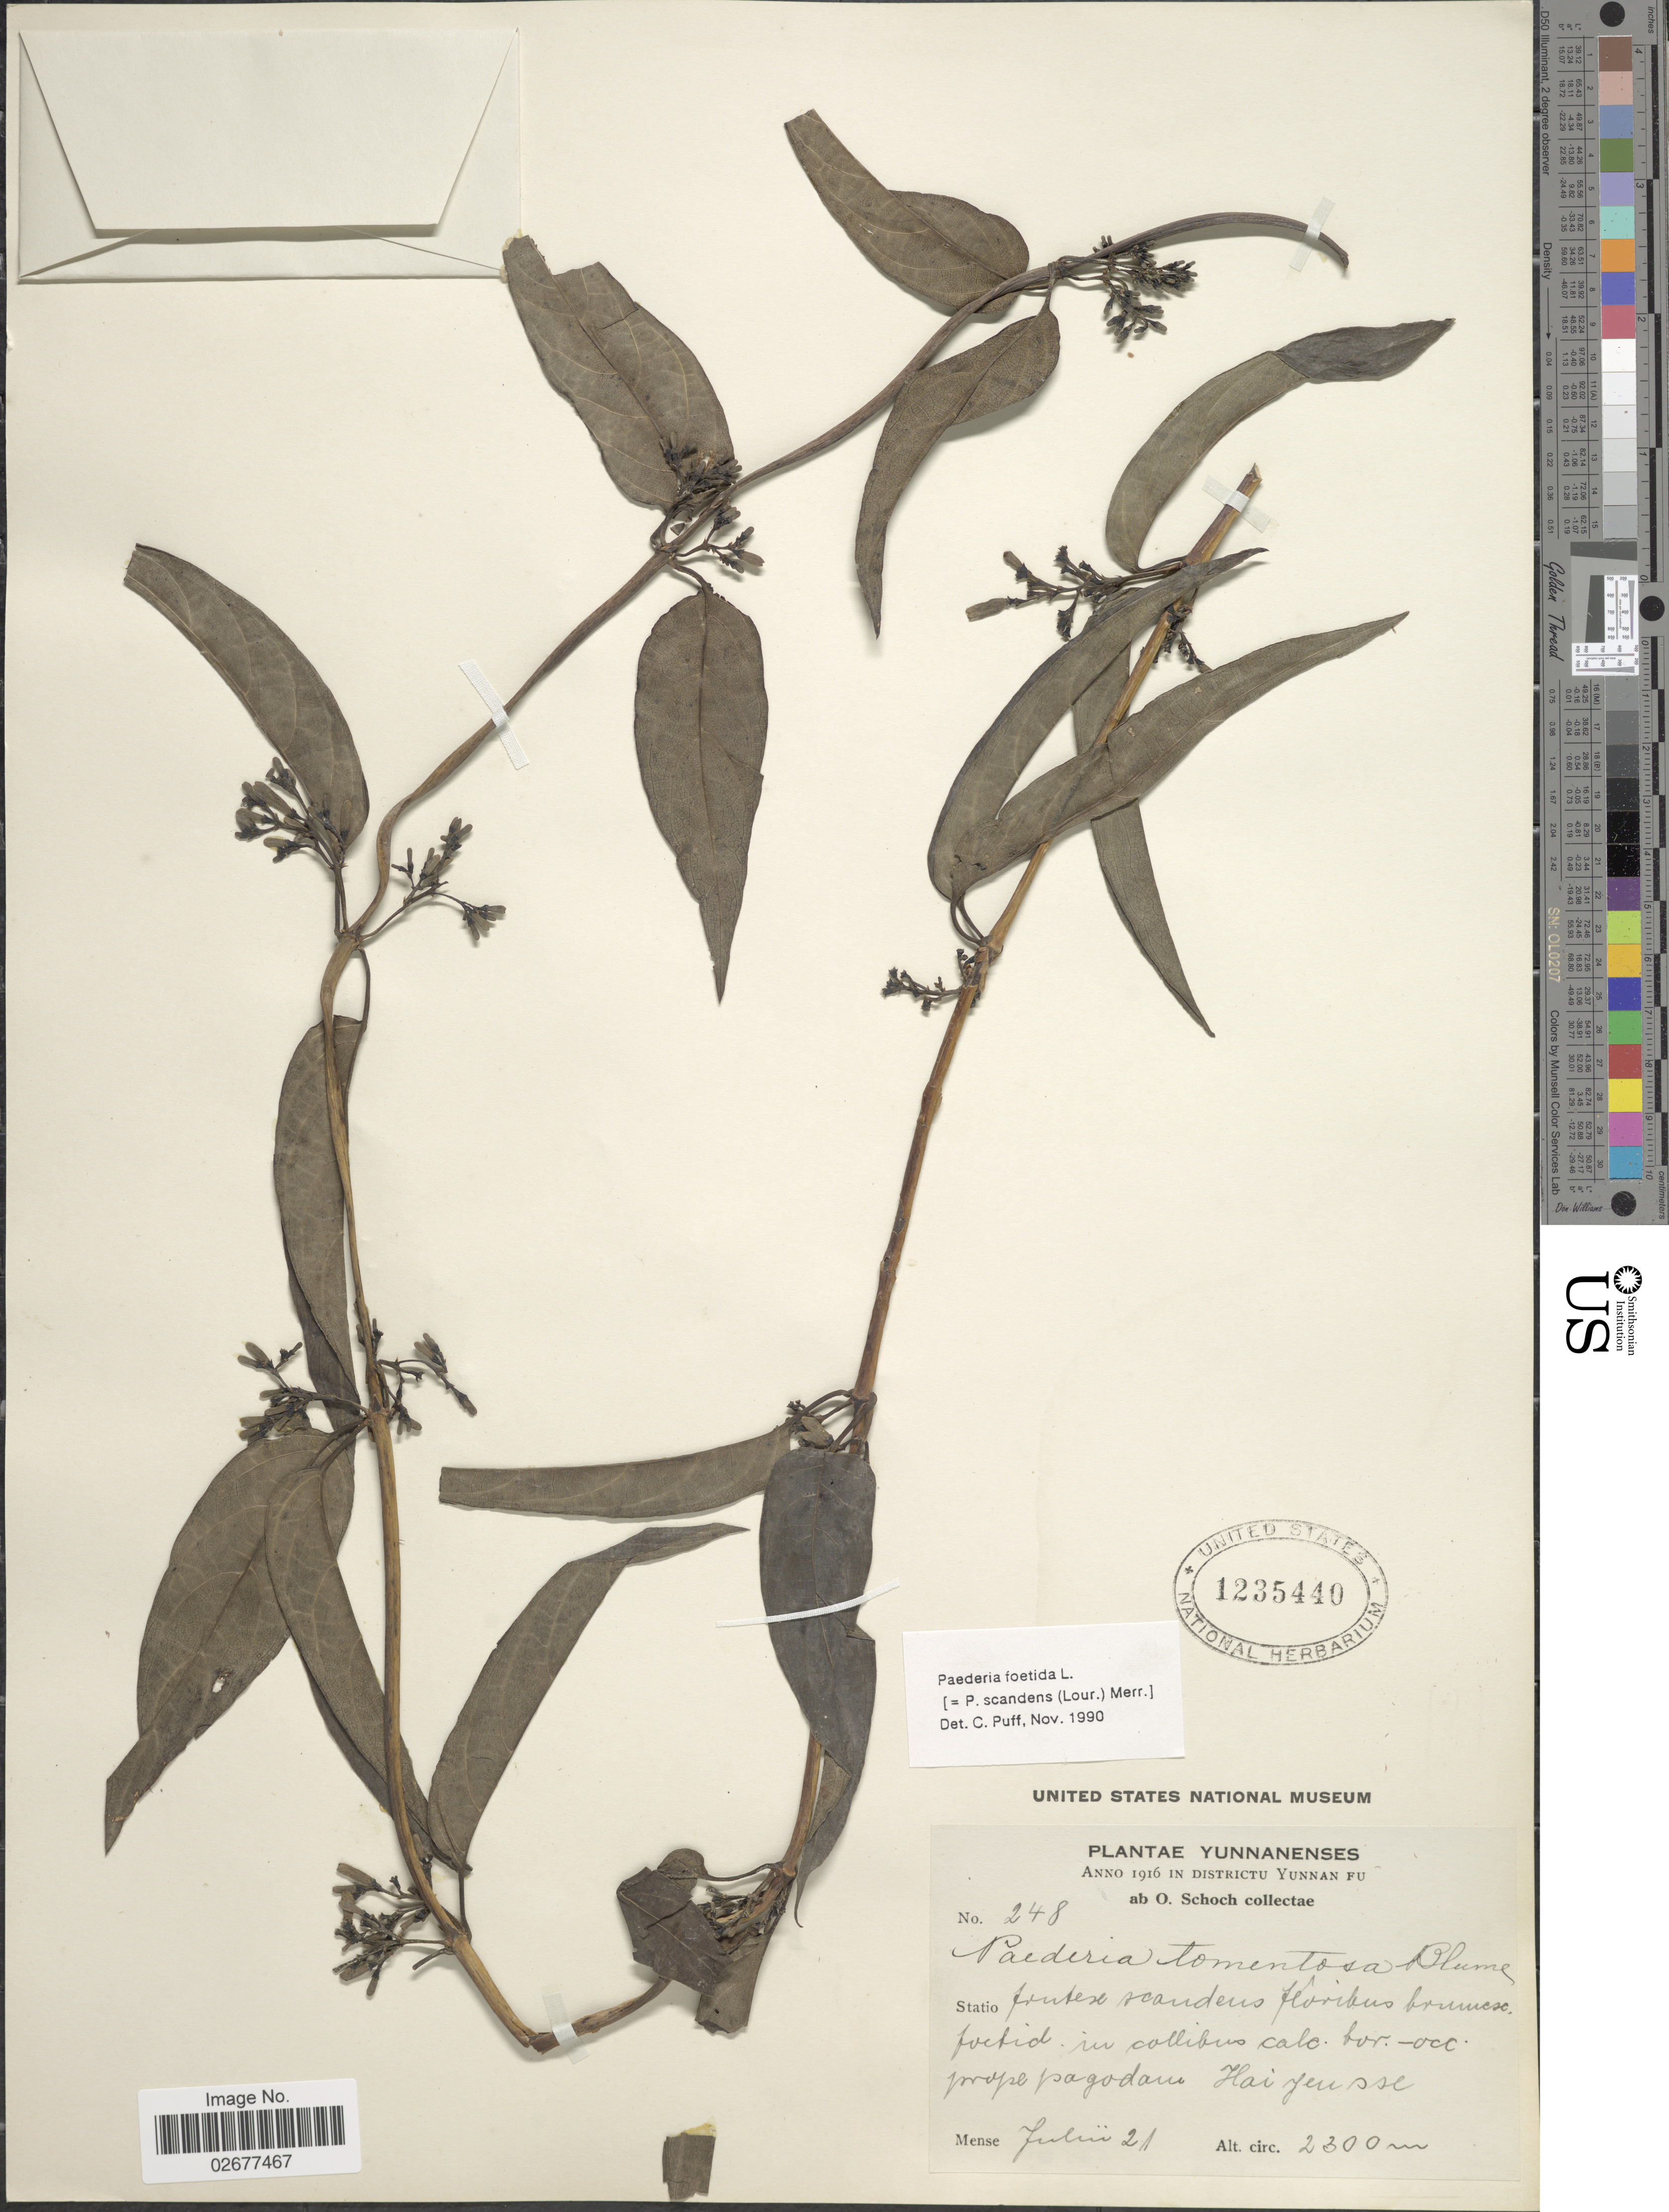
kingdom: Plantae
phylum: Tracheophyta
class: Magnoliopsida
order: Gentianales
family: Rubiaceae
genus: Paederia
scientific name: Paederia foetida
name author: L.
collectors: O. Schoch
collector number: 248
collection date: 1916-07-21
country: China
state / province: Yunnan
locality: Districtu Yunnan Fu. In collibus calc. bor.-occ. prope pagodam. Hai yen sse.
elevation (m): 2300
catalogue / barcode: US 1235440